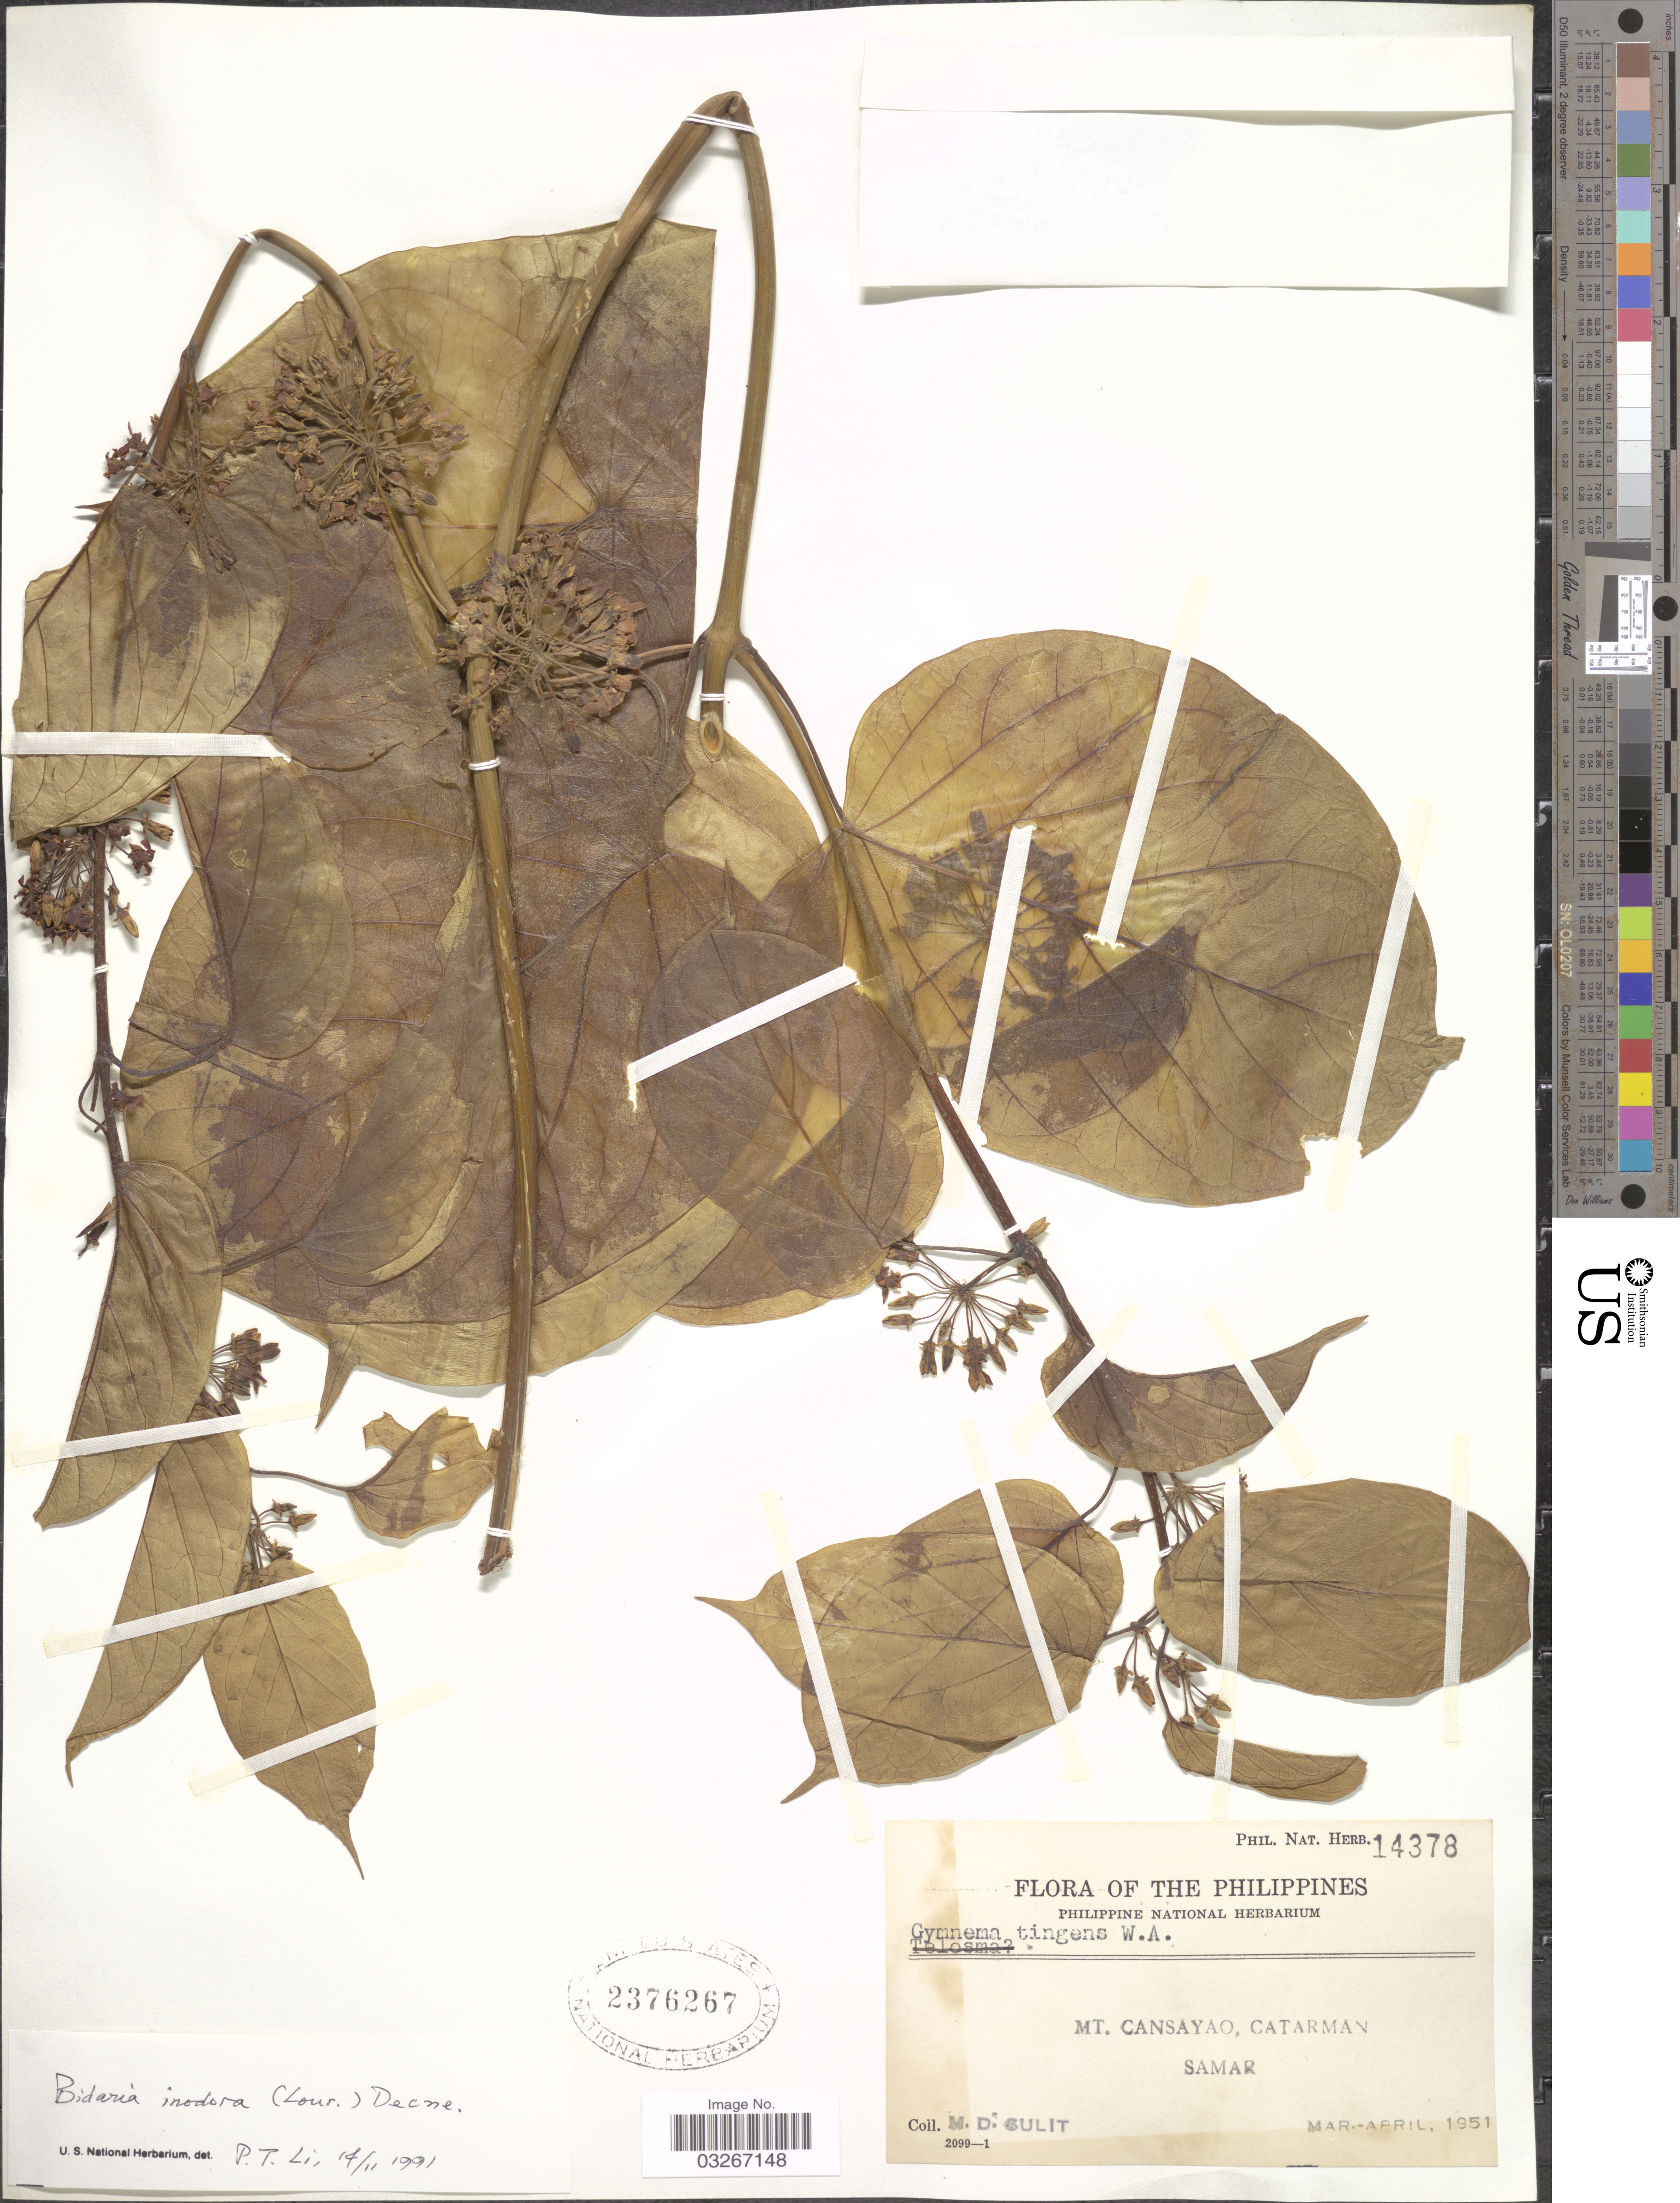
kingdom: Plantae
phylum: Tracheophyta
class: Magnoliopsida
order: Gentianales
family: Apocynaceae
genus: Gymnema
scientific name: Gymnema tingens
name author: (Roxb.) Wight & Arn.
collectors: M. Sulit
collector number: Phil. Nat. Herb. 14378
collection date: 1951-03/1951-04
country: Philippines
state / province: Eastern Visayas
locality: Mt. Cansayao, Catarman. Samar.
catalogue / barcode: US 2376267